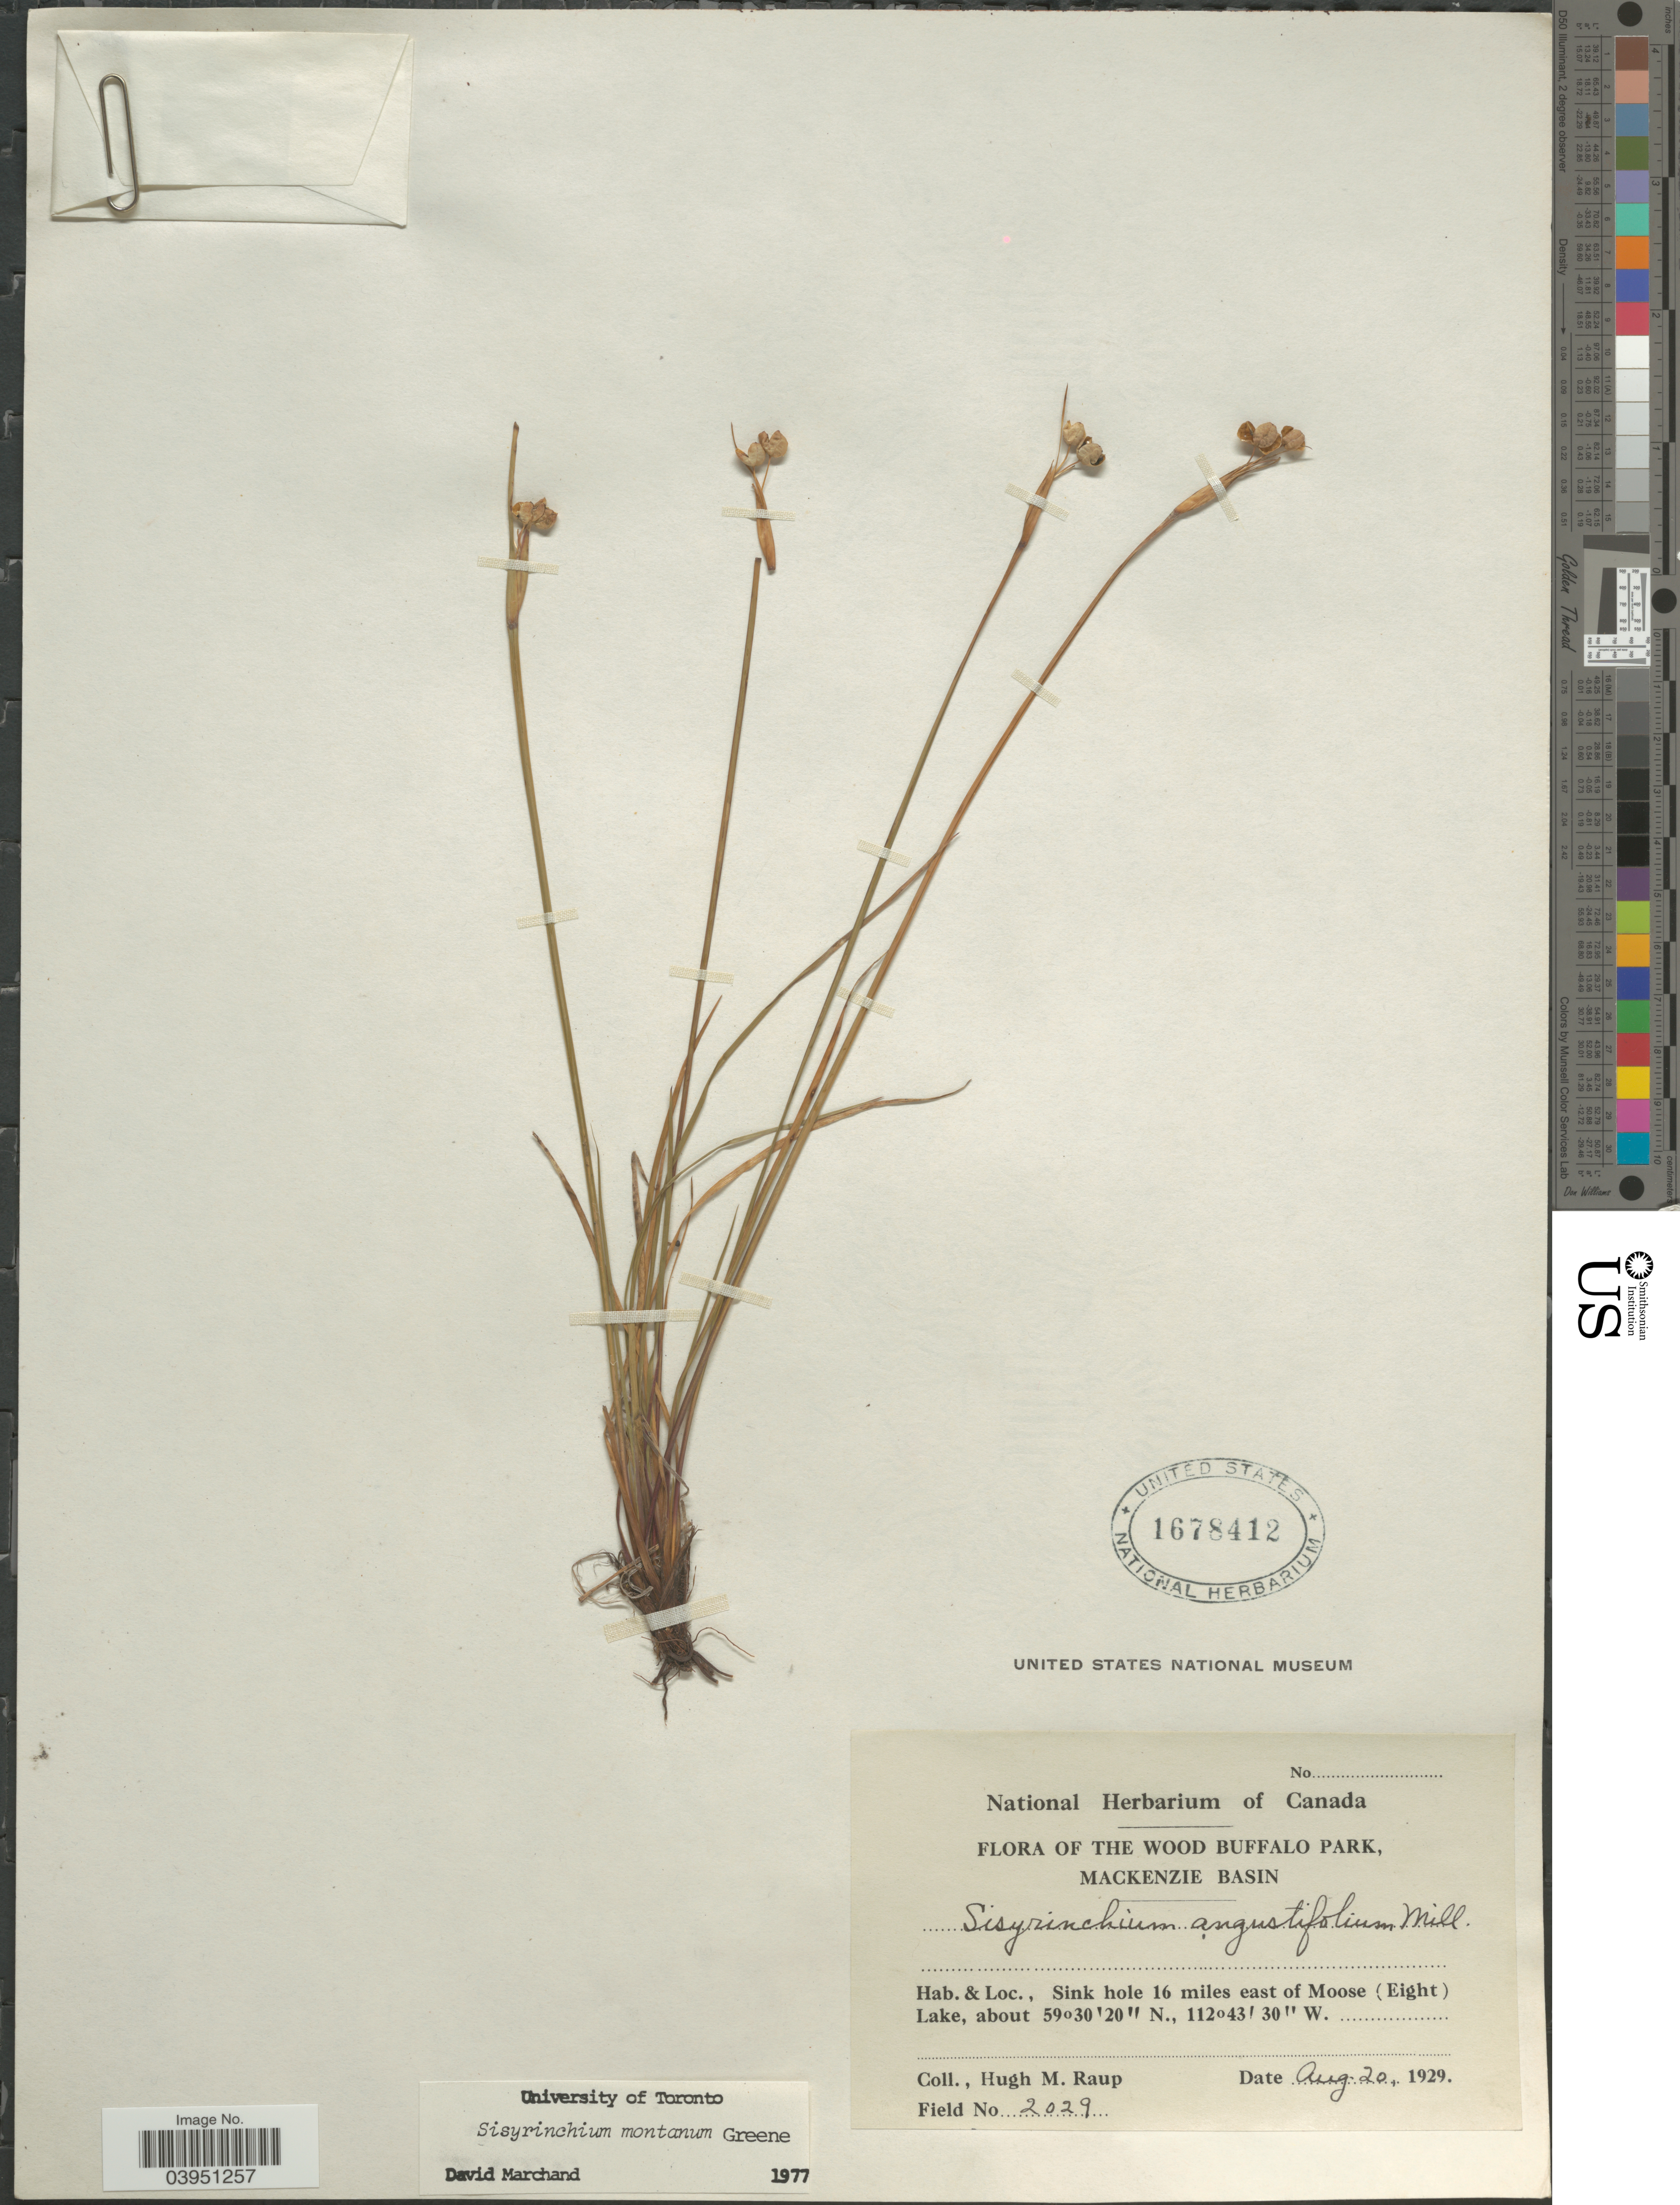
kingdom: Plantae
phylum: Tracheophyta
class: Liliopsida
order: Asparagales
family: Iridaceae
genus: Sisyrinchium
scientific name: Sisyrinchium montanum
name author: Greene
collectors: H. Raup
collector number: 2029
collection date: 1929-08-20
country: Canada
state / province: Alberta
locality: The Wood Buffalo Park, Mackenzie Basin. Sink hole 16 miles east of Moose (Eight) Lake.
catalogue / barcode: US 1678412